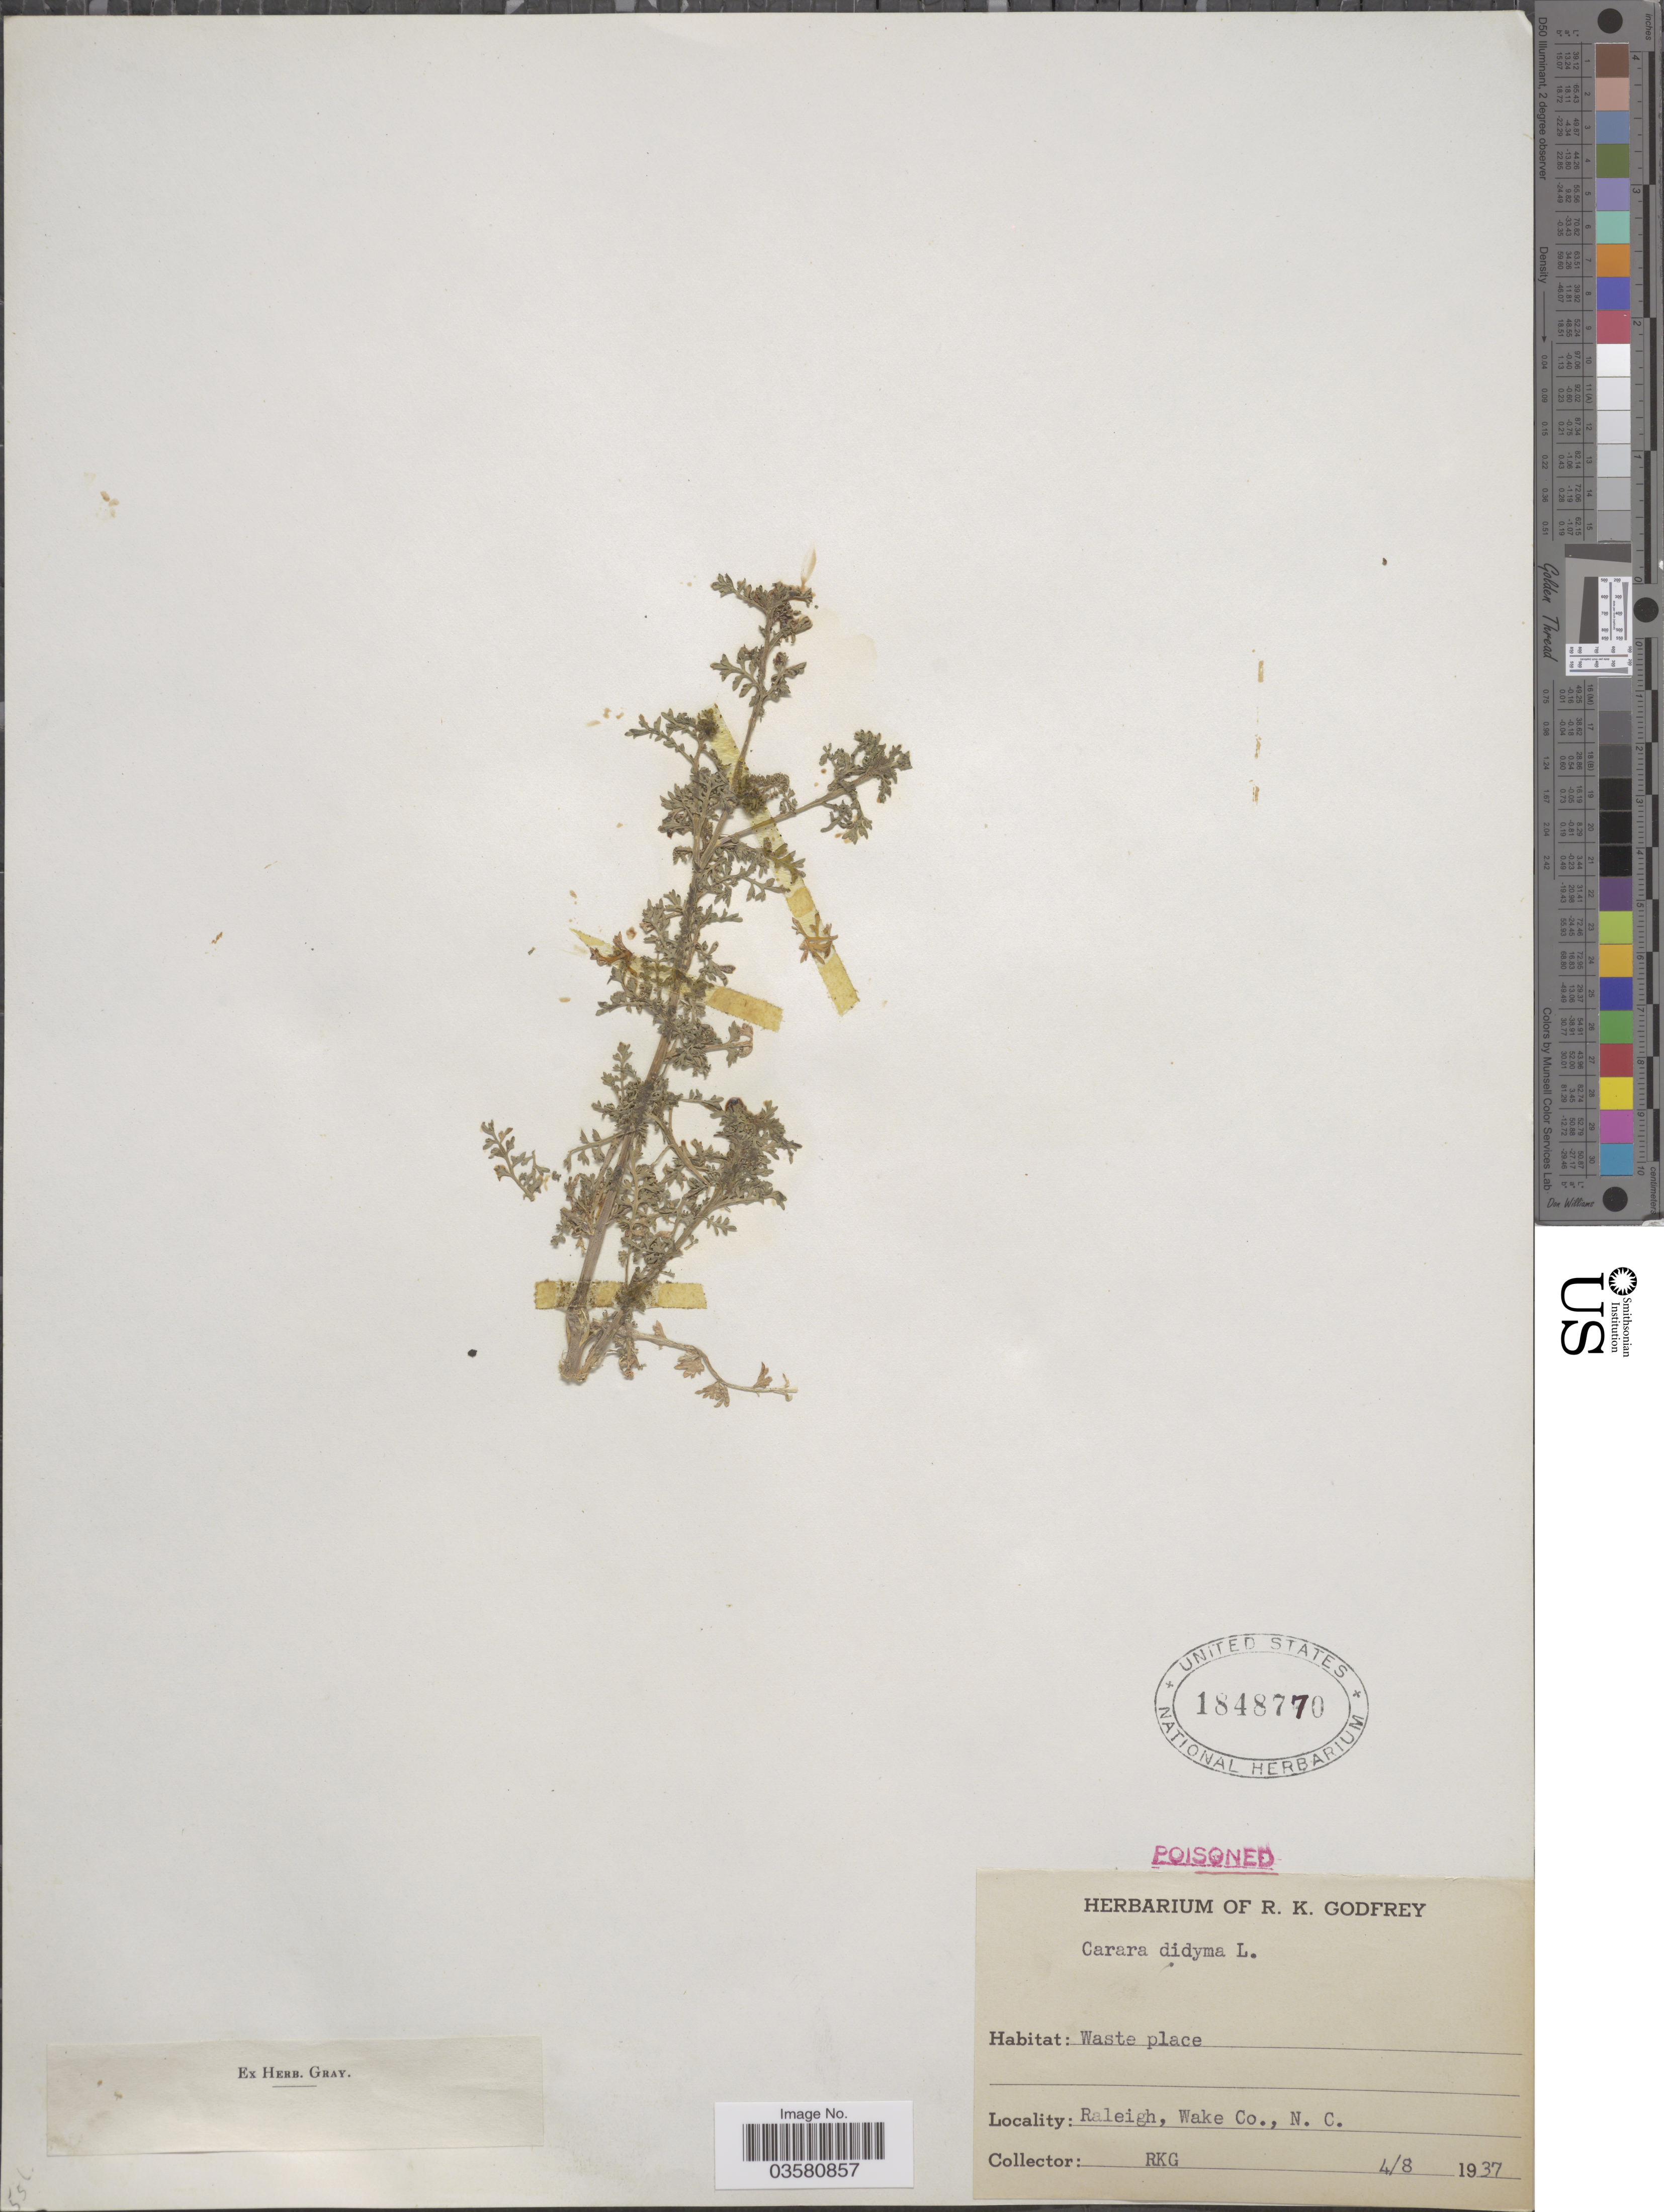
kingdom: Plantae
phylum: Tracheophyta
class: Magnoliopsida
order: Brassicales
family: Brassicaceae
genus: Lepidium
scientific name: Lepidium didymum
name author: L.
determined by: Strong, M. T., (US), Smithsonian Institution - National Museum of Natural History (UNITED STATES)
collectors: R. K. Godfrey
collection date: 1937-04-08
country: United States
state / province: North Carolina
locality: Raleigh, Wake Co.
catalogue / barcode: US 1848770